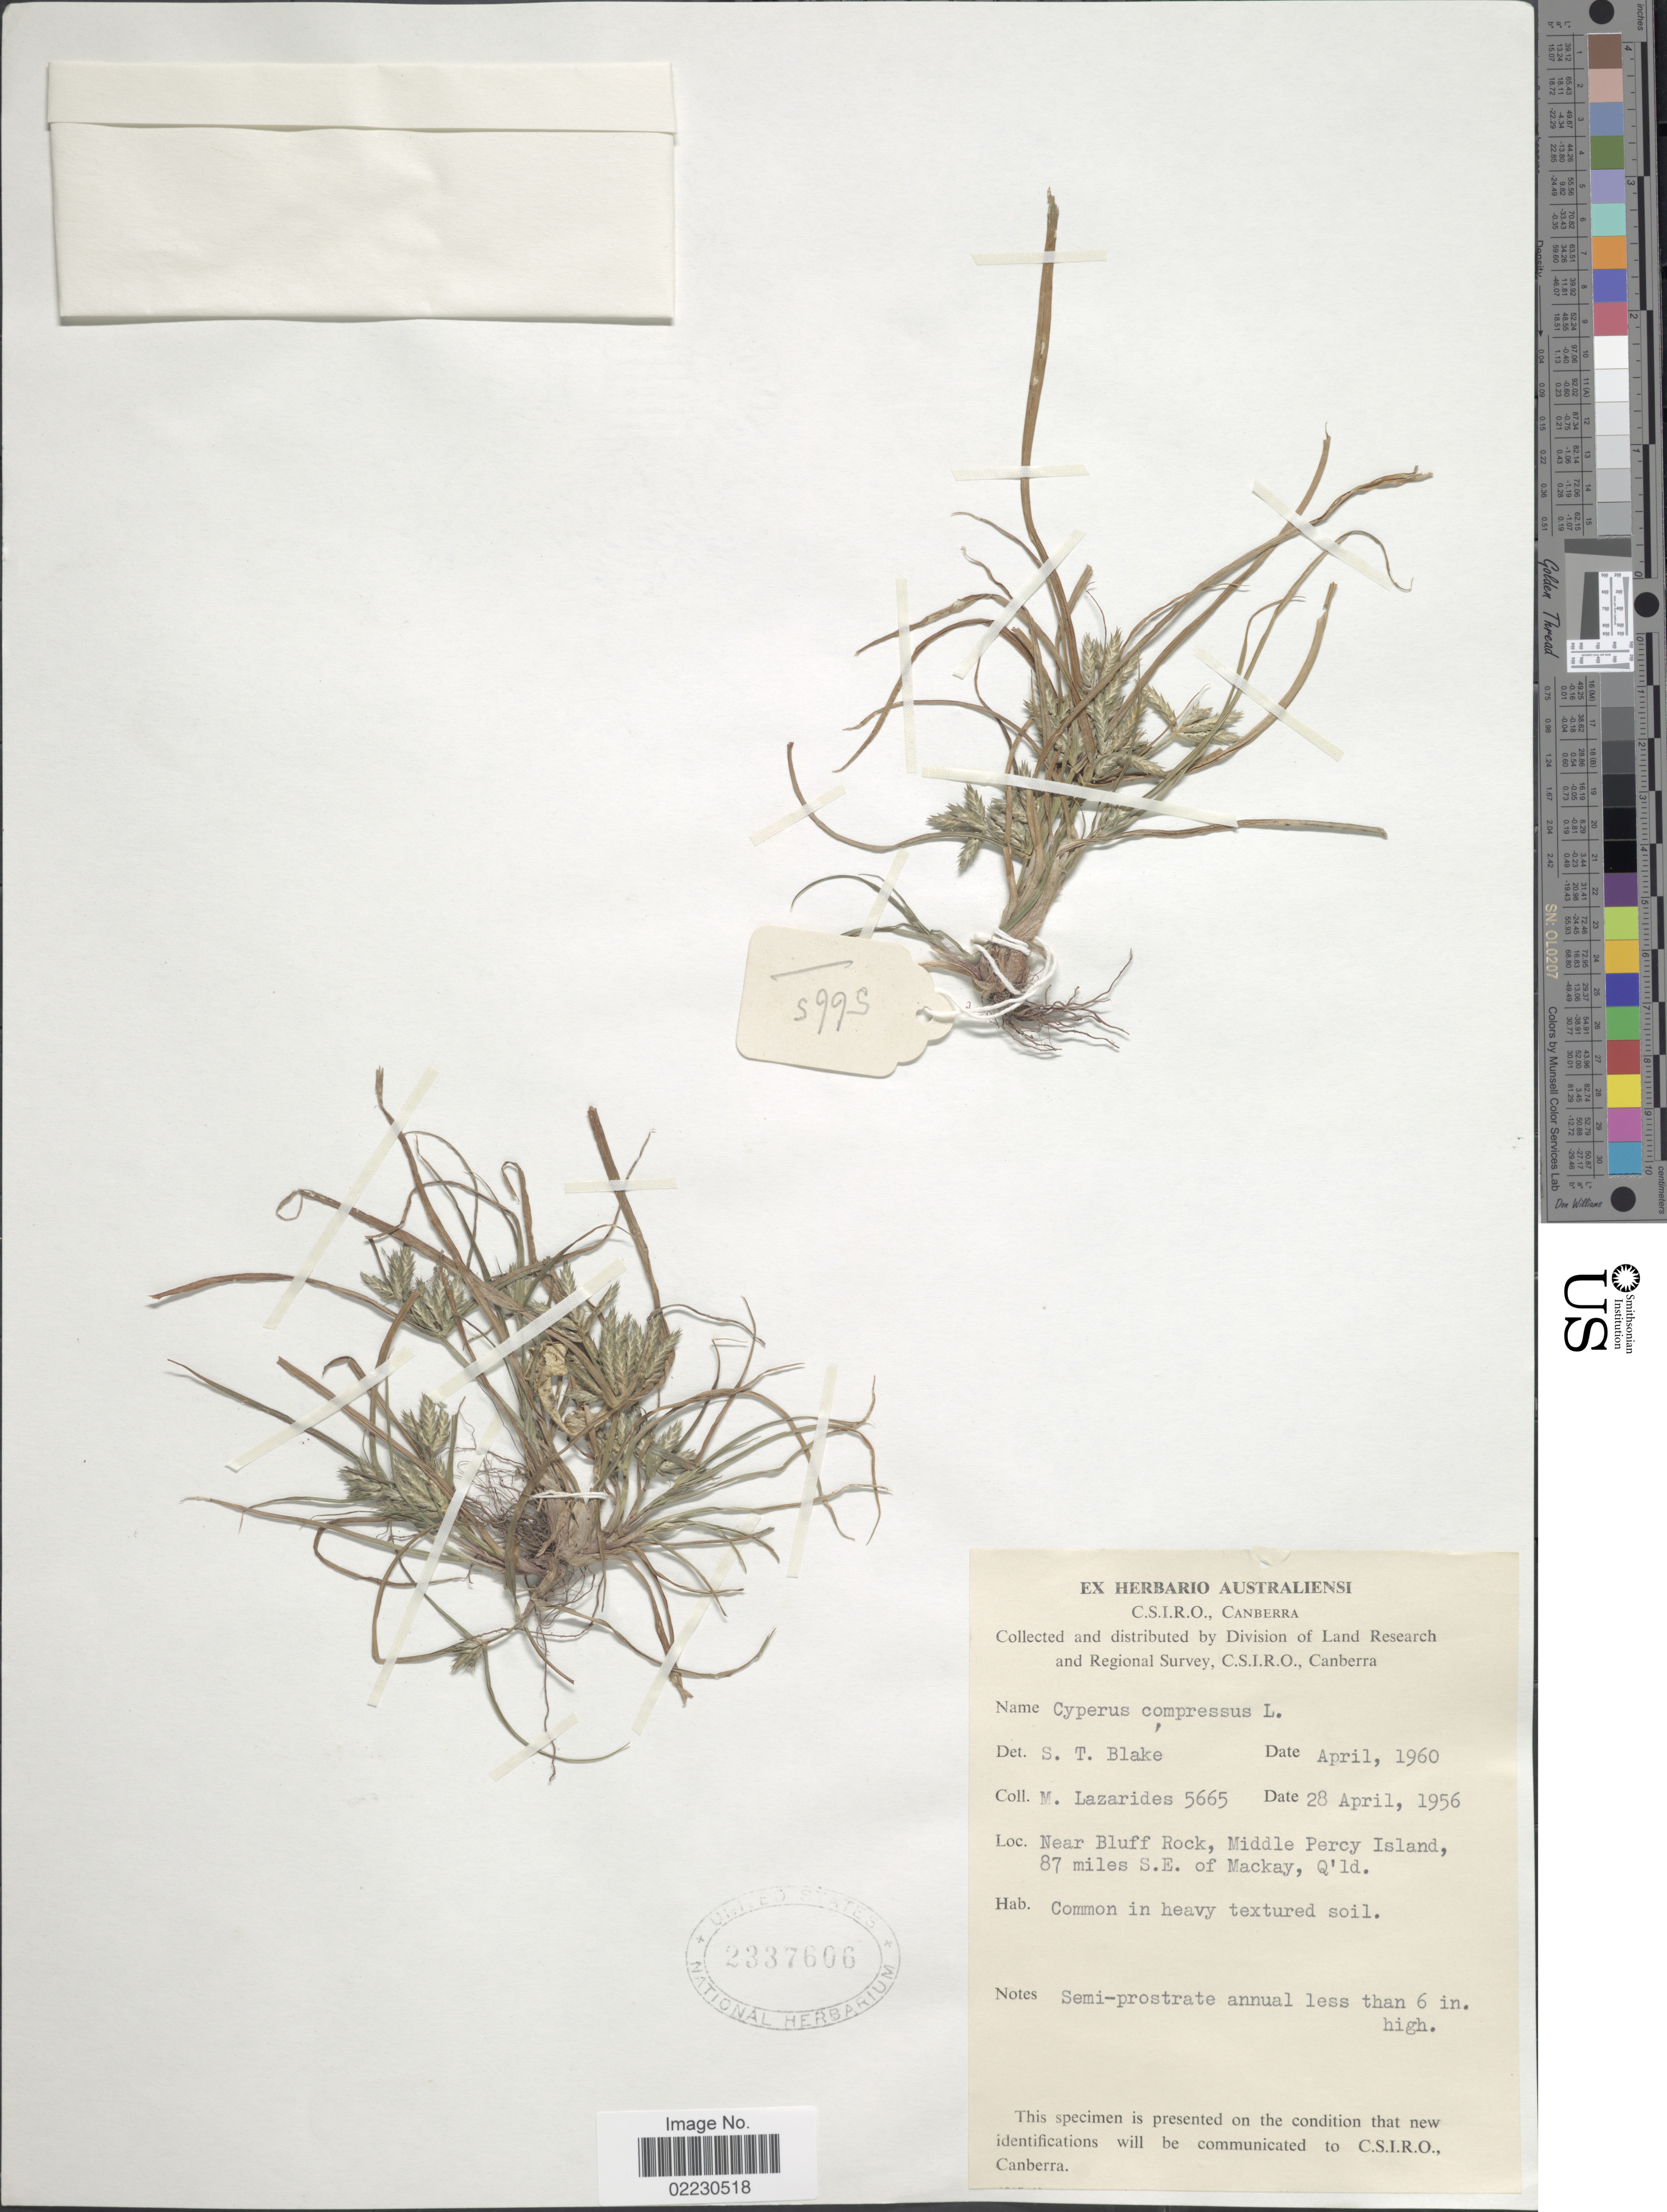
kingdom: Plantae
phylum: Tracheophyta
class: Liliopsida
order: Poales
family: Cyperaceae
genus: Cyperus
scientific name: Cyperus compressus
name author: L.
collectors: M. Lazarides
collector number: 5665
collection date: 1956-04-28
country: Australia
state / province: Queensland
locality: Near Bluff Rock, Middle Percy Island, 87 miles S.E. of Mackay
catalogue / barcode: US 2337606